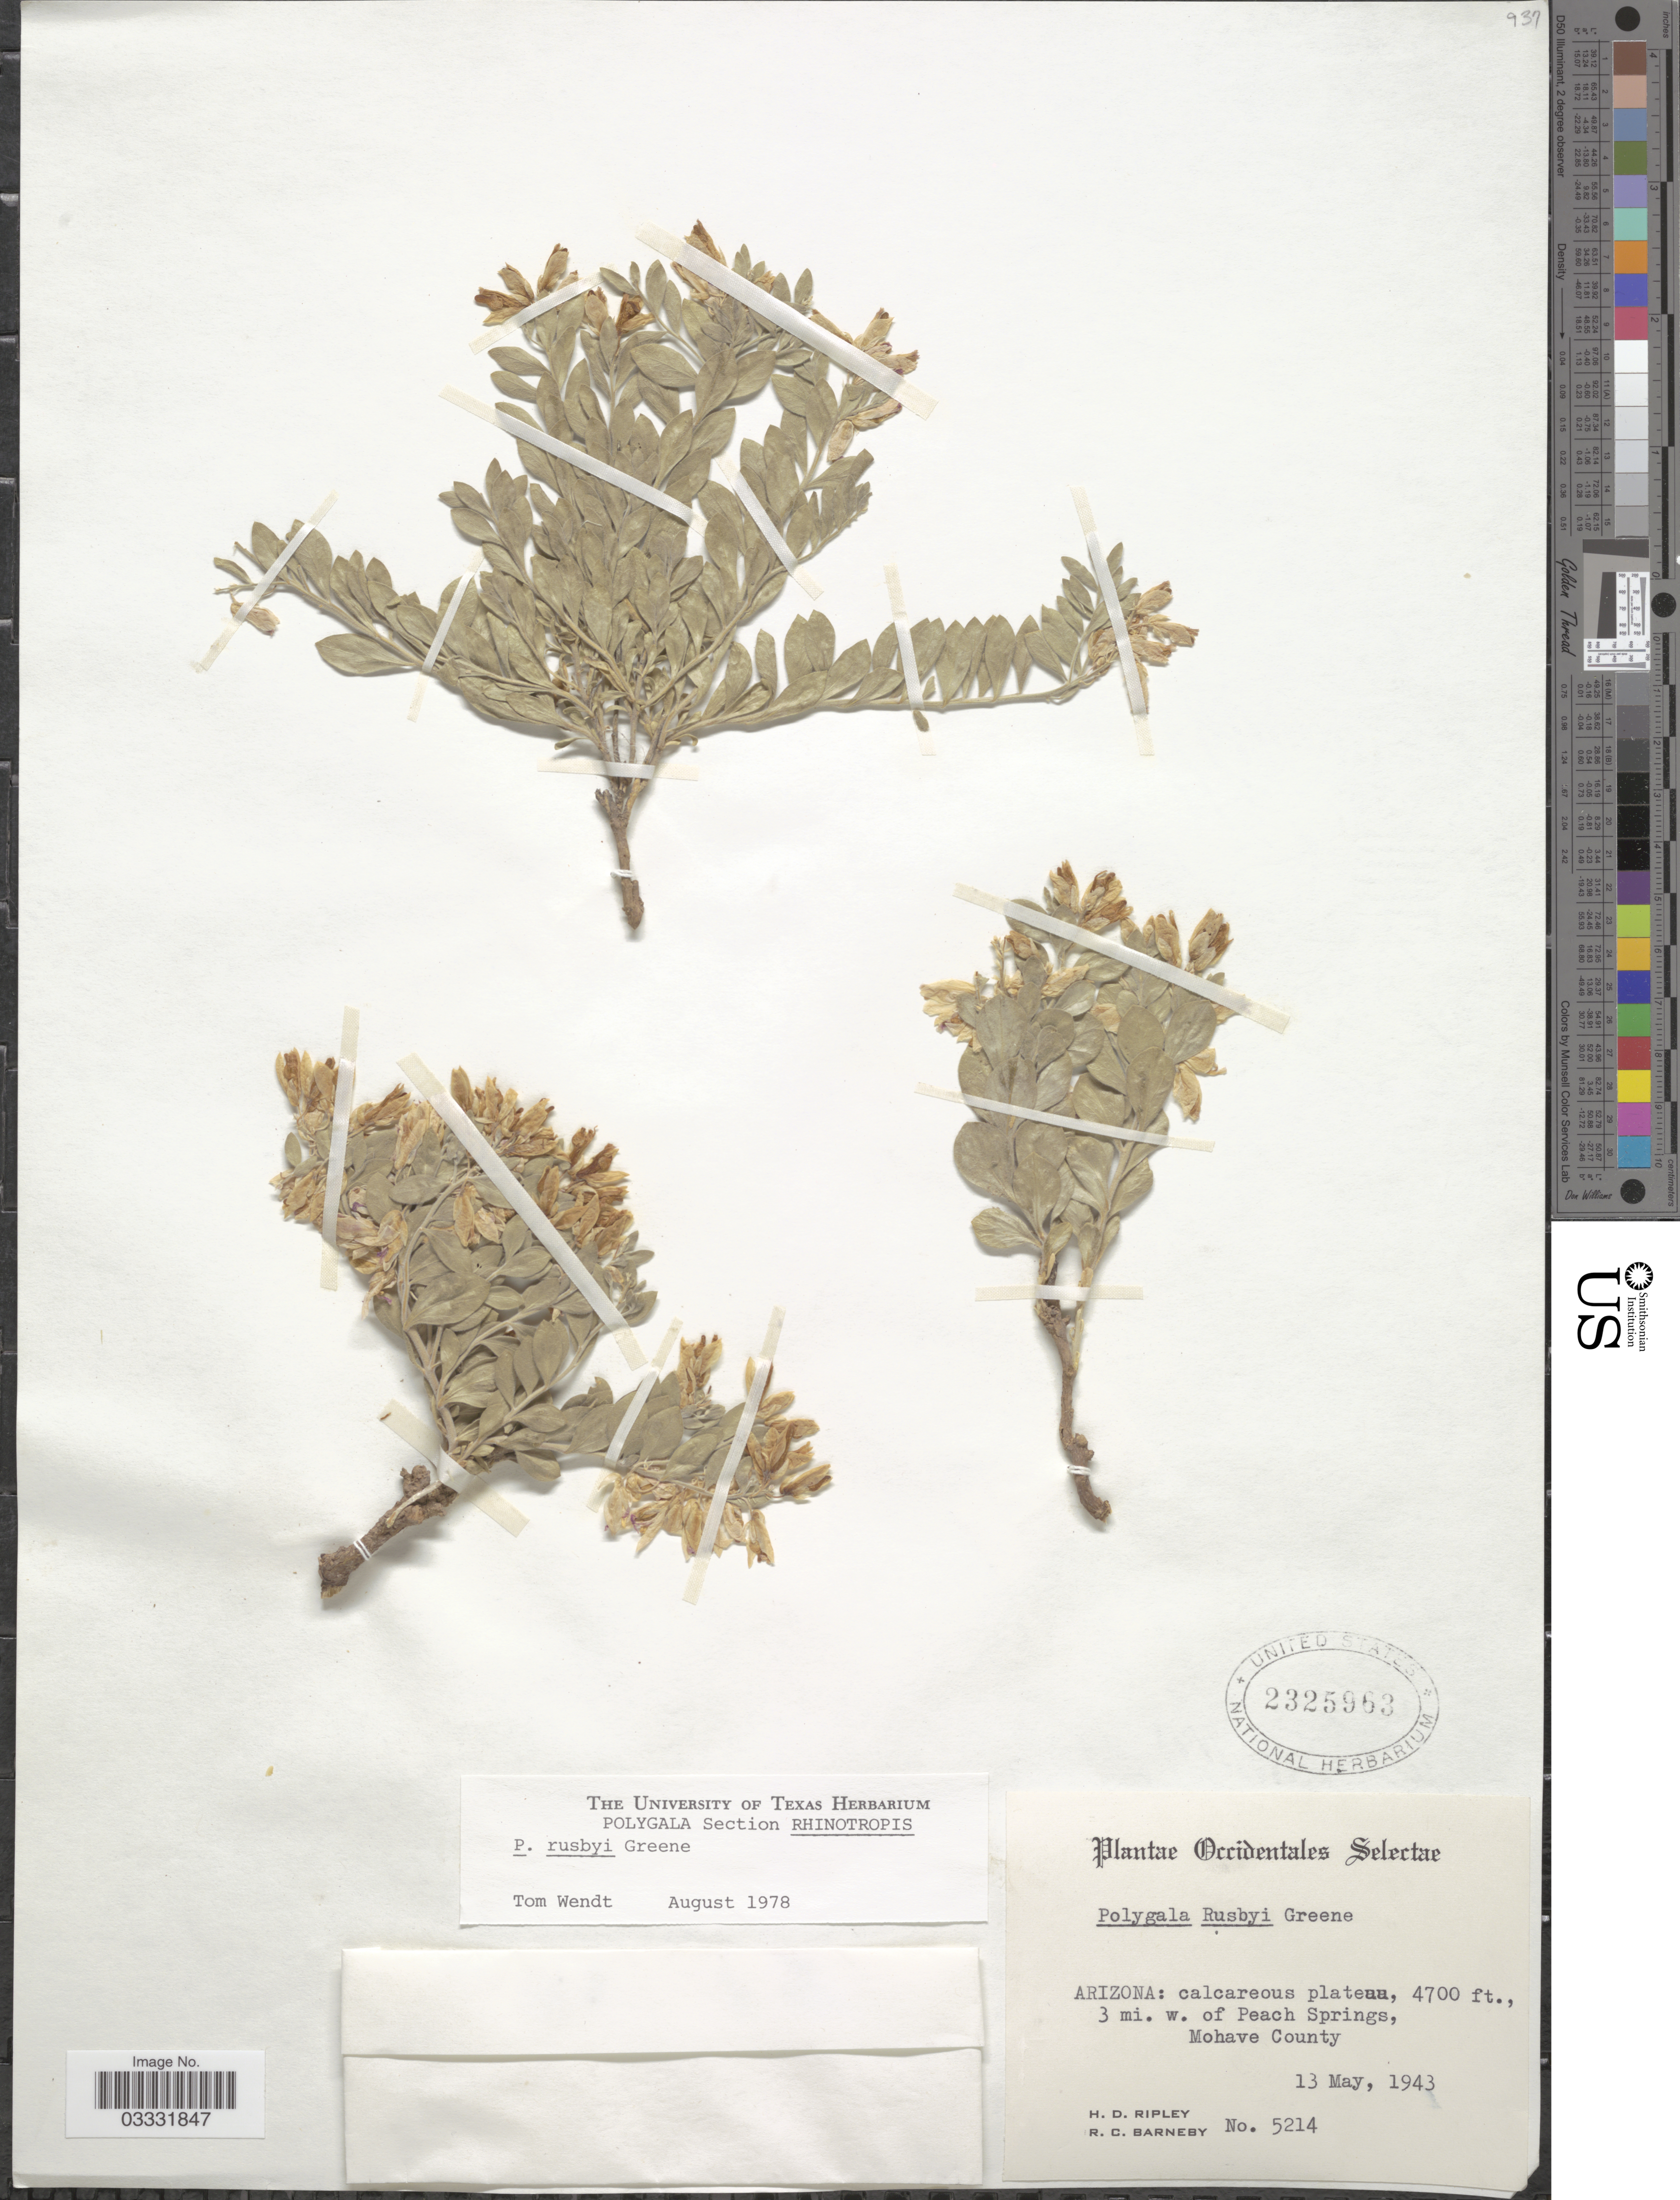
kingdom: Plantae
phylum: Tracheophyta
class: Magnoliopsida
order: Fabales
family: Polygalaceae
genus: Rhinotropis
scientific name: Rhinotropis rusbyi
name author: (Greene) J.R. Abbott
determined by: Strong, Mark T., (BOT), Smithsonian Institution - National Museum of Natural History (UNITED STATES)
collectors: H. Ripley & R. C. Barneby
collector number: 5214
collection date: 1943-05-13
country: United States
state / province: Arizona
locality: Occidentales Selectae. 3 mi. w. of Peach Springs, Mohave County.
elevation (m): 1433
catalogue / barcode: US 2325963